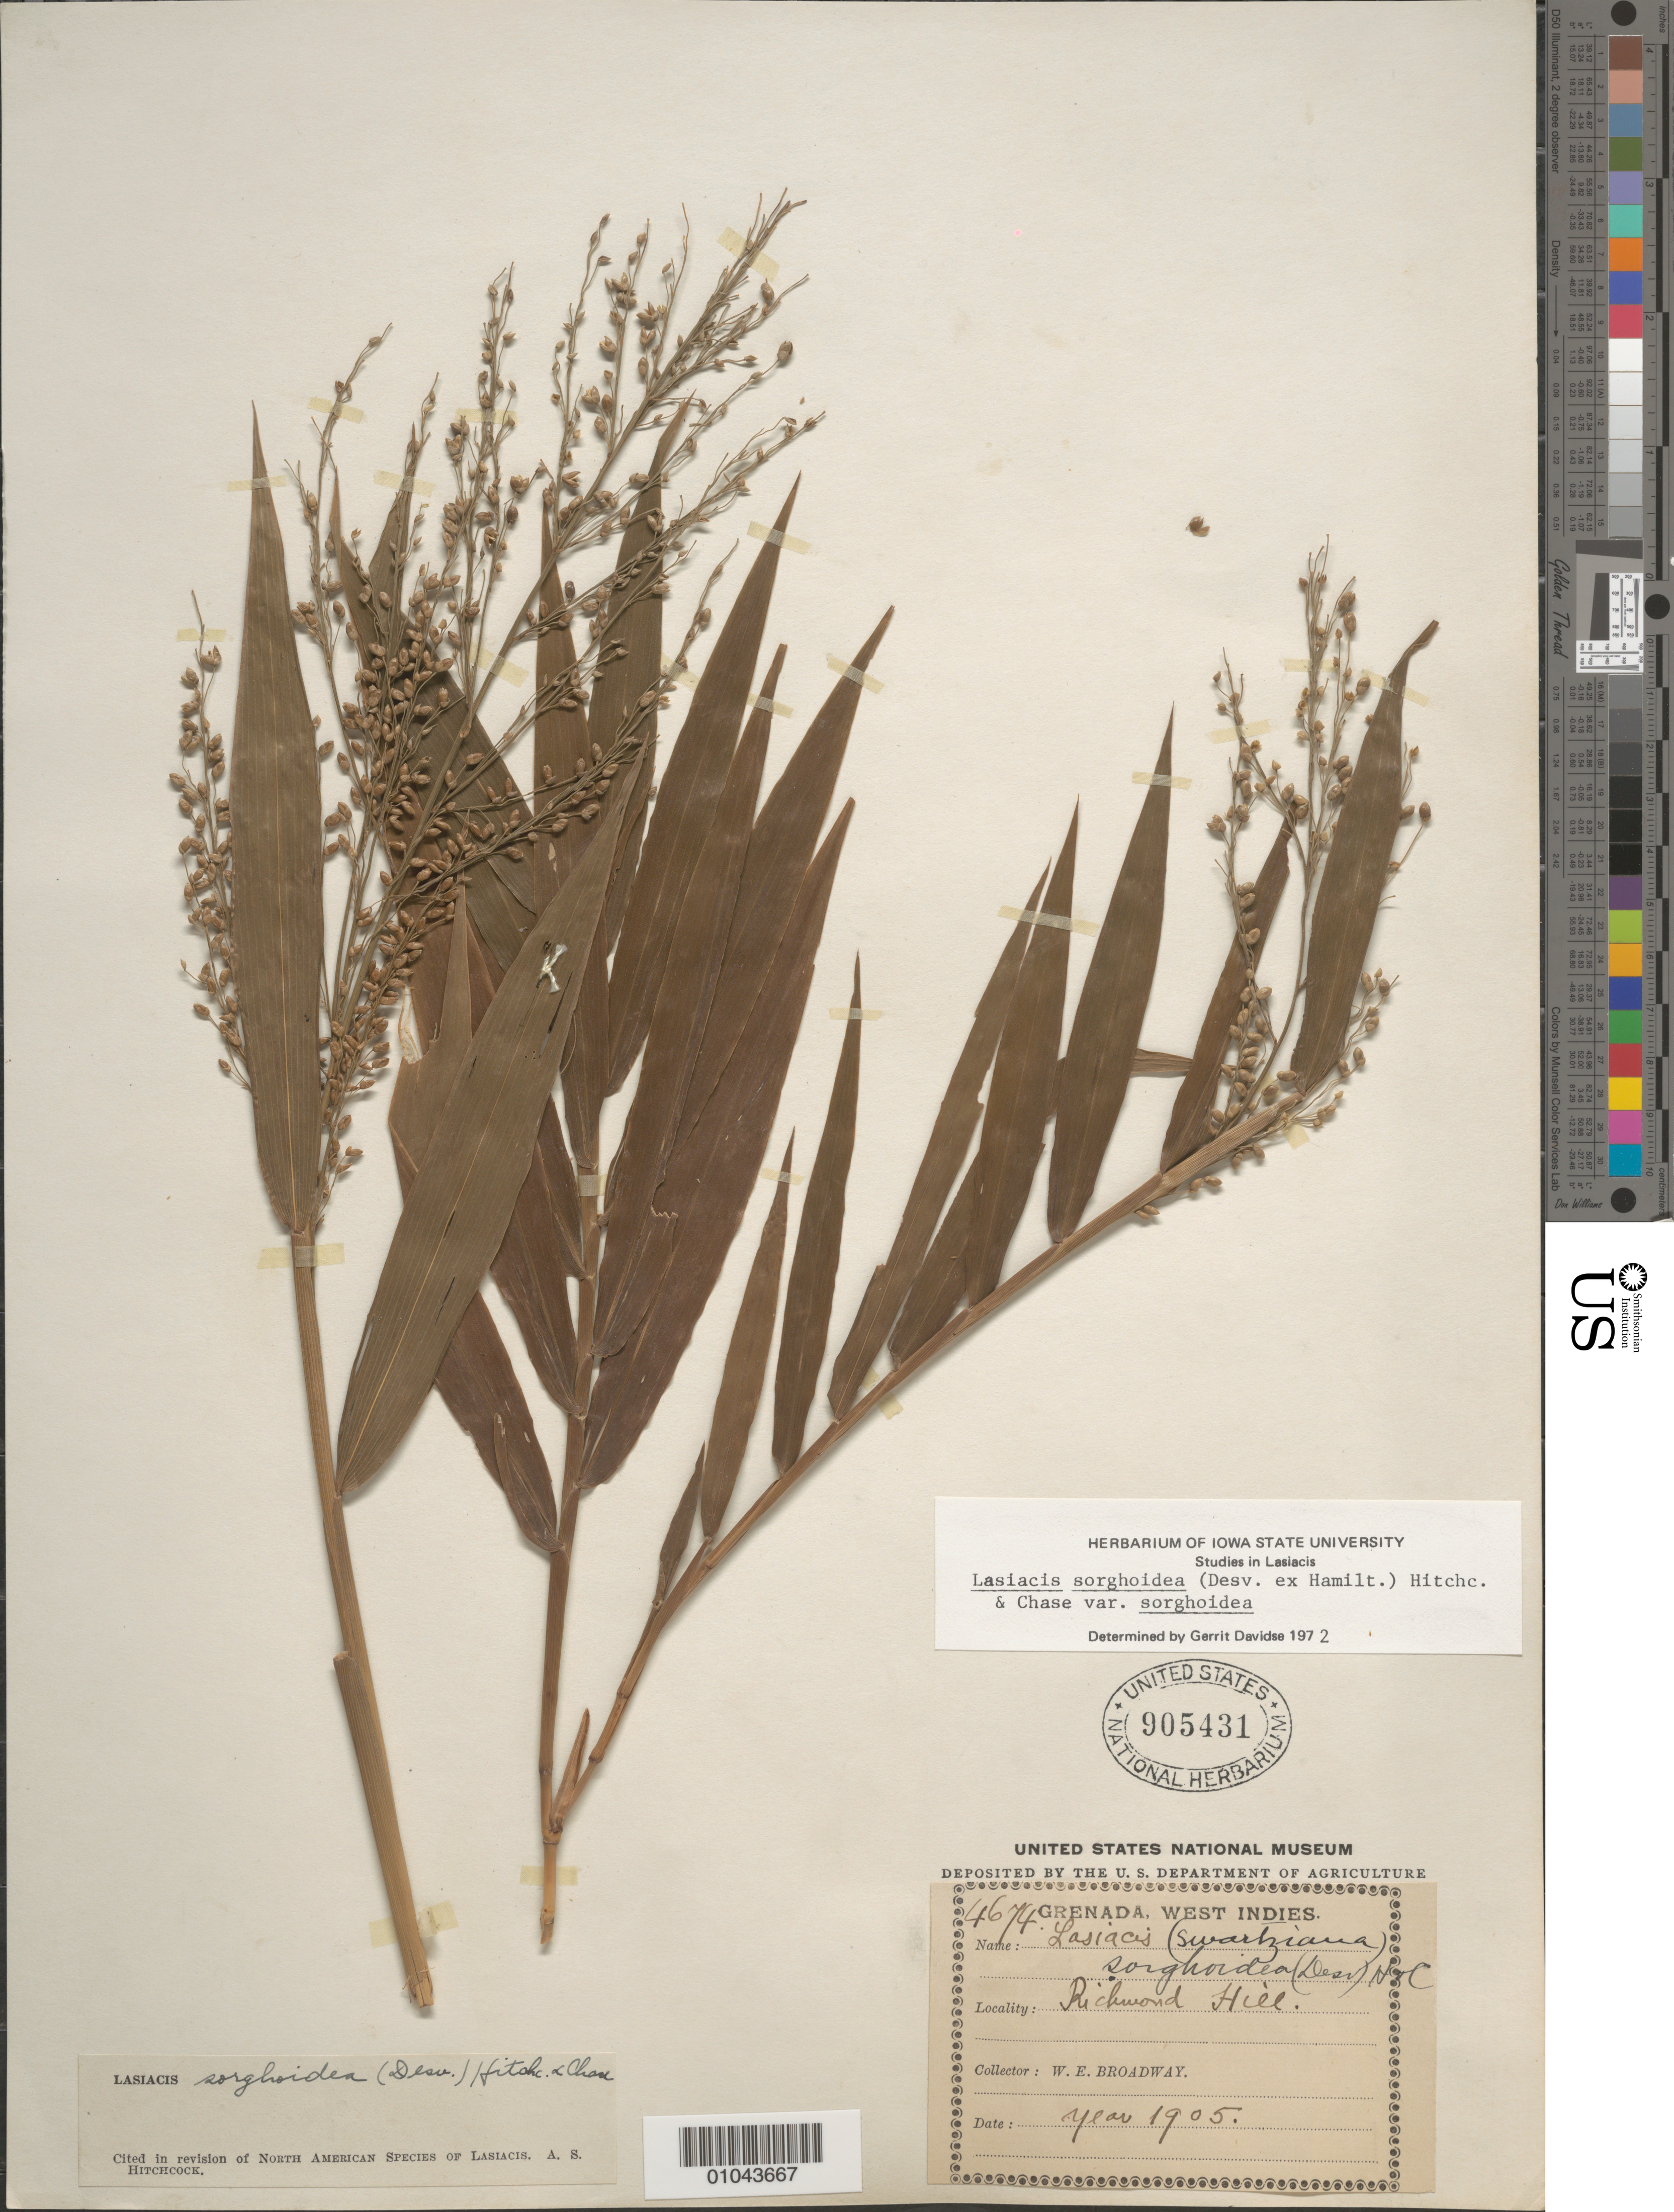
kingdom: Plantae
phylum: Tracheophyta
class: Liliopsida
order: Poales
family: Poaceae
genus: Lasiacis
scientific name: Lasiacis sorghoidea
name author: (Desv. ex Ham.) Hitchc. & Chase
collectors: W. E. Broadway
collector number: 4674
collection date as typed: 01 Jan 1905 to 31 Dec 1905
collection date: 1905-01-01/1905-12-31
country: Grenada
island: Grenada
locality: Richmond Hill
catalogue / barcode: US 905431